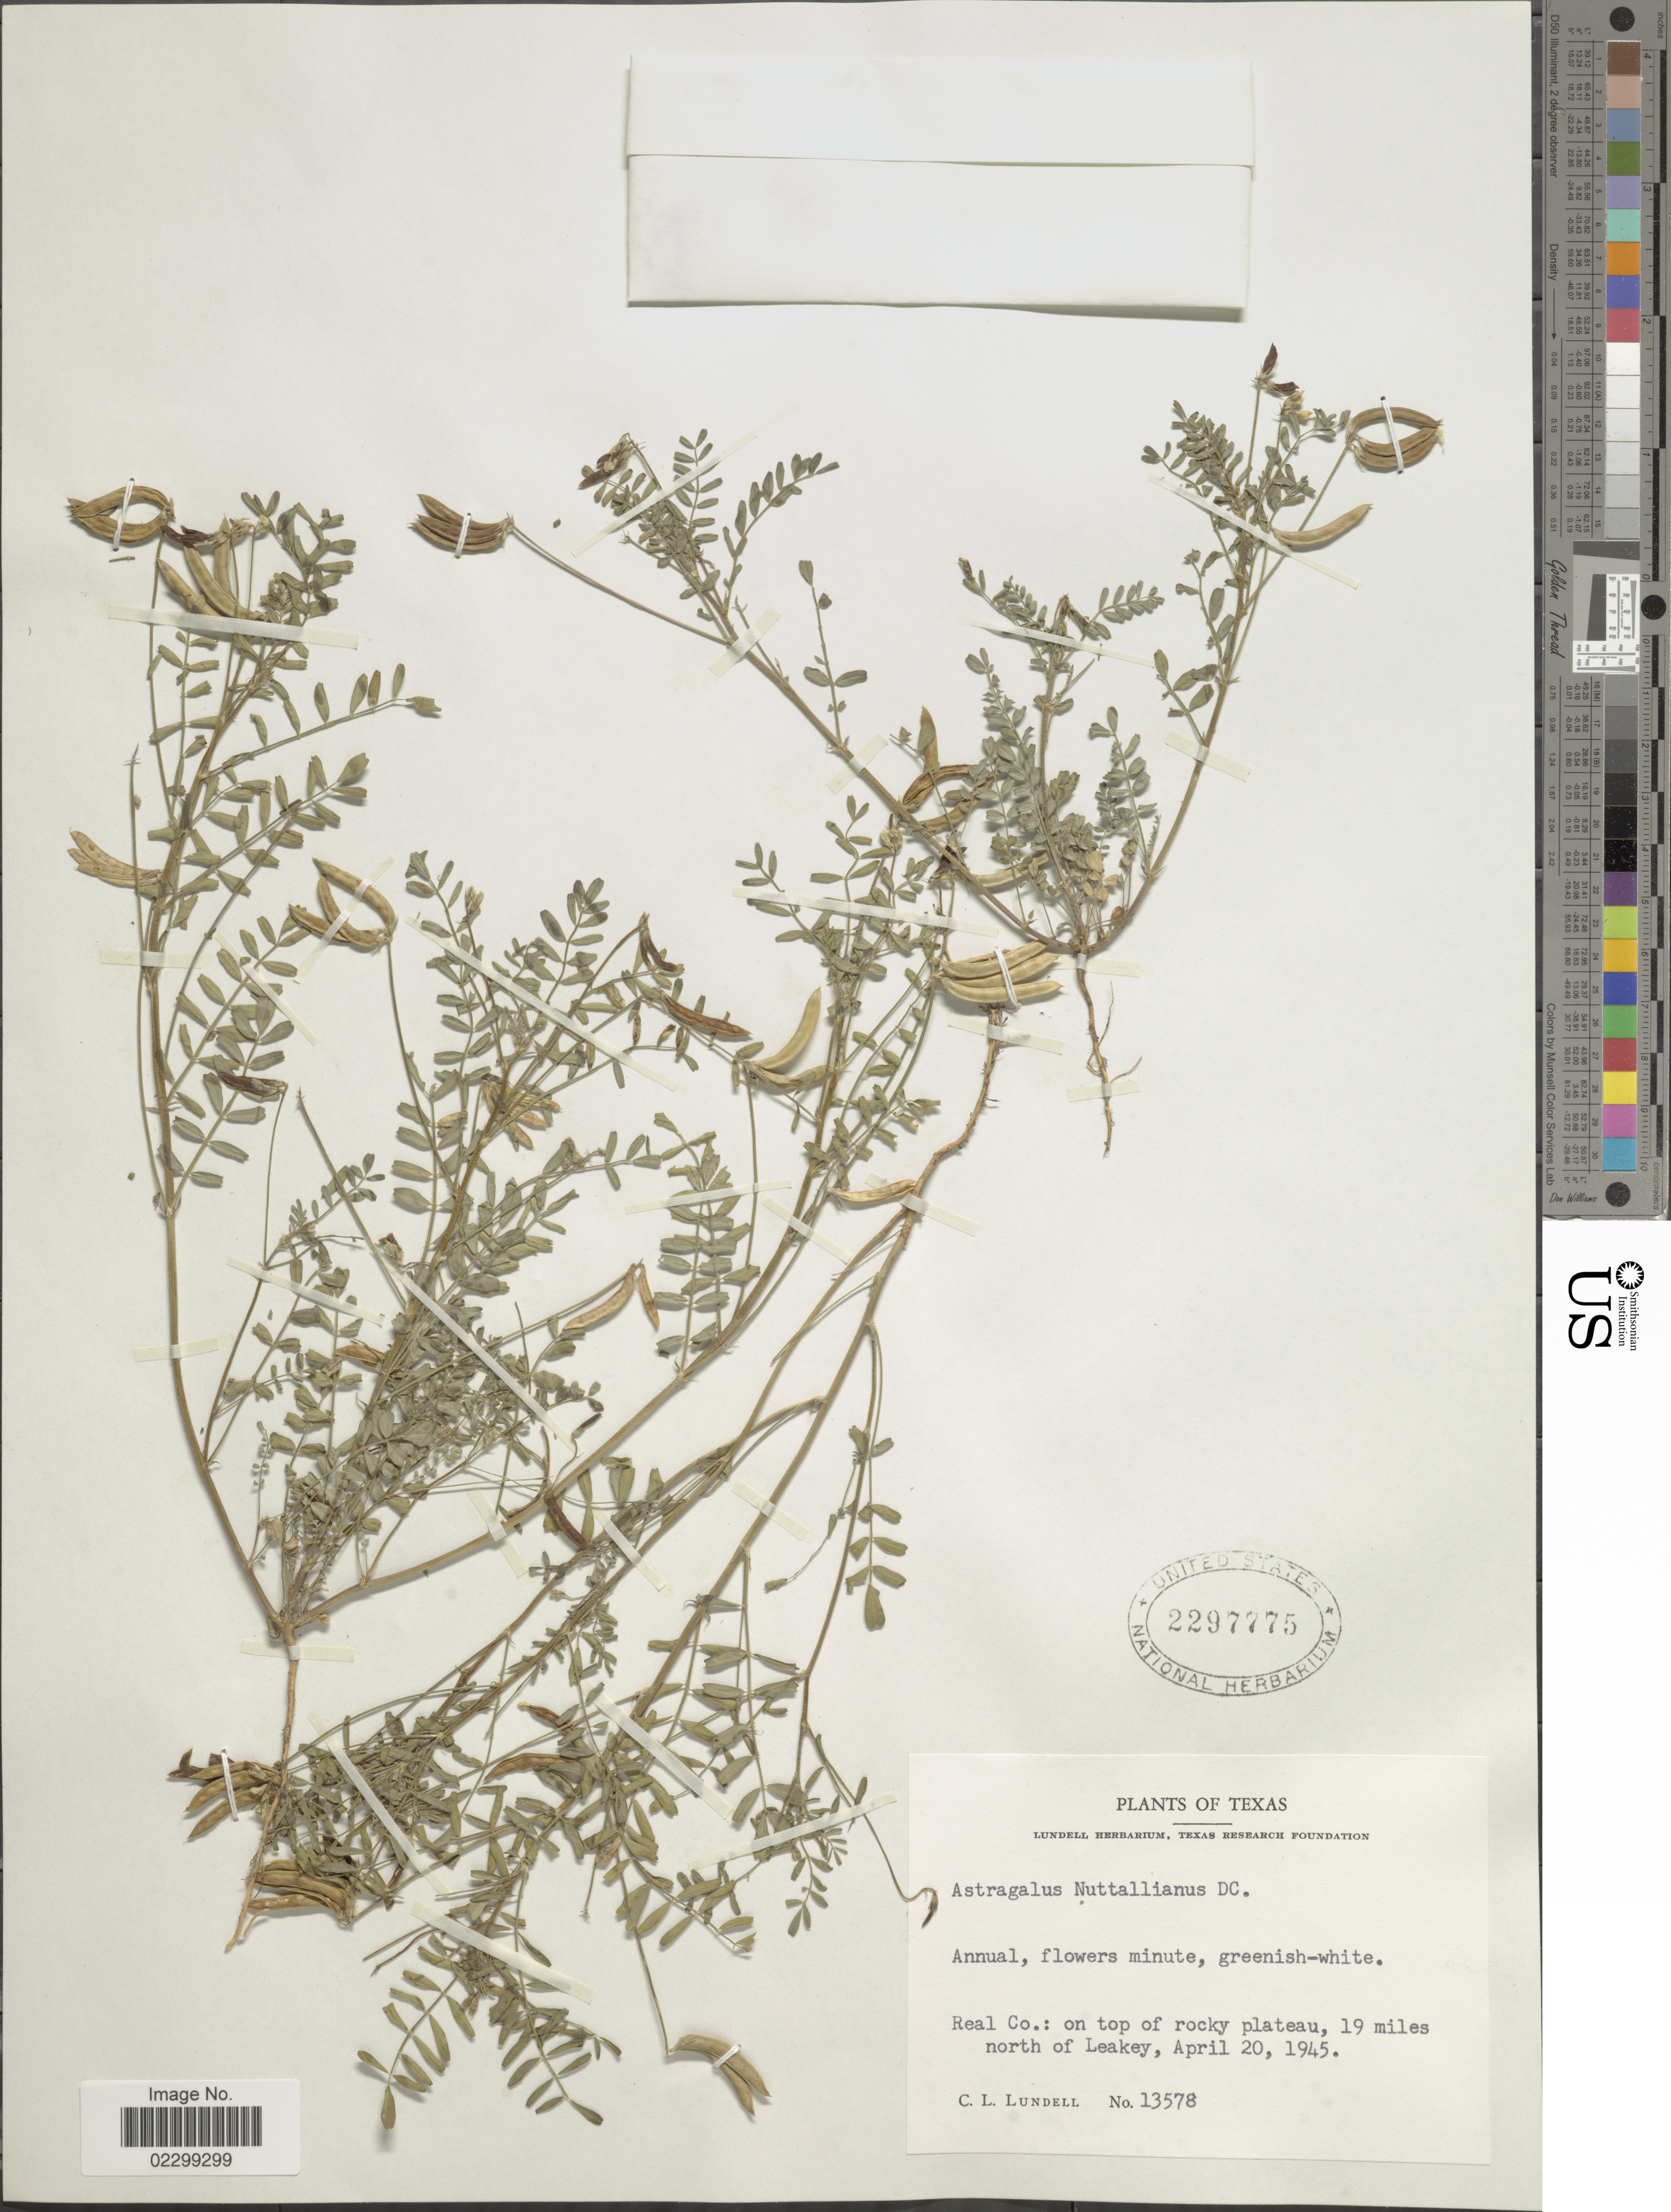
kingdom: Plantae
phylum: Tracheophyta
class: Magnoliopsida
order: Fabales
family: Fabaceae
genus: Astragalus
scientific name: Astragalus austrinus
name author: (Small) O.E. Schulz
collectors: C. L. Lundell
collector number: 13578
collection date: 1945-04-20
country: United States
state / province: Texas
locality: Real Co.: on top of rocky plateau, 19 miles north of Leakey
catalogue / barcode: US 2297775